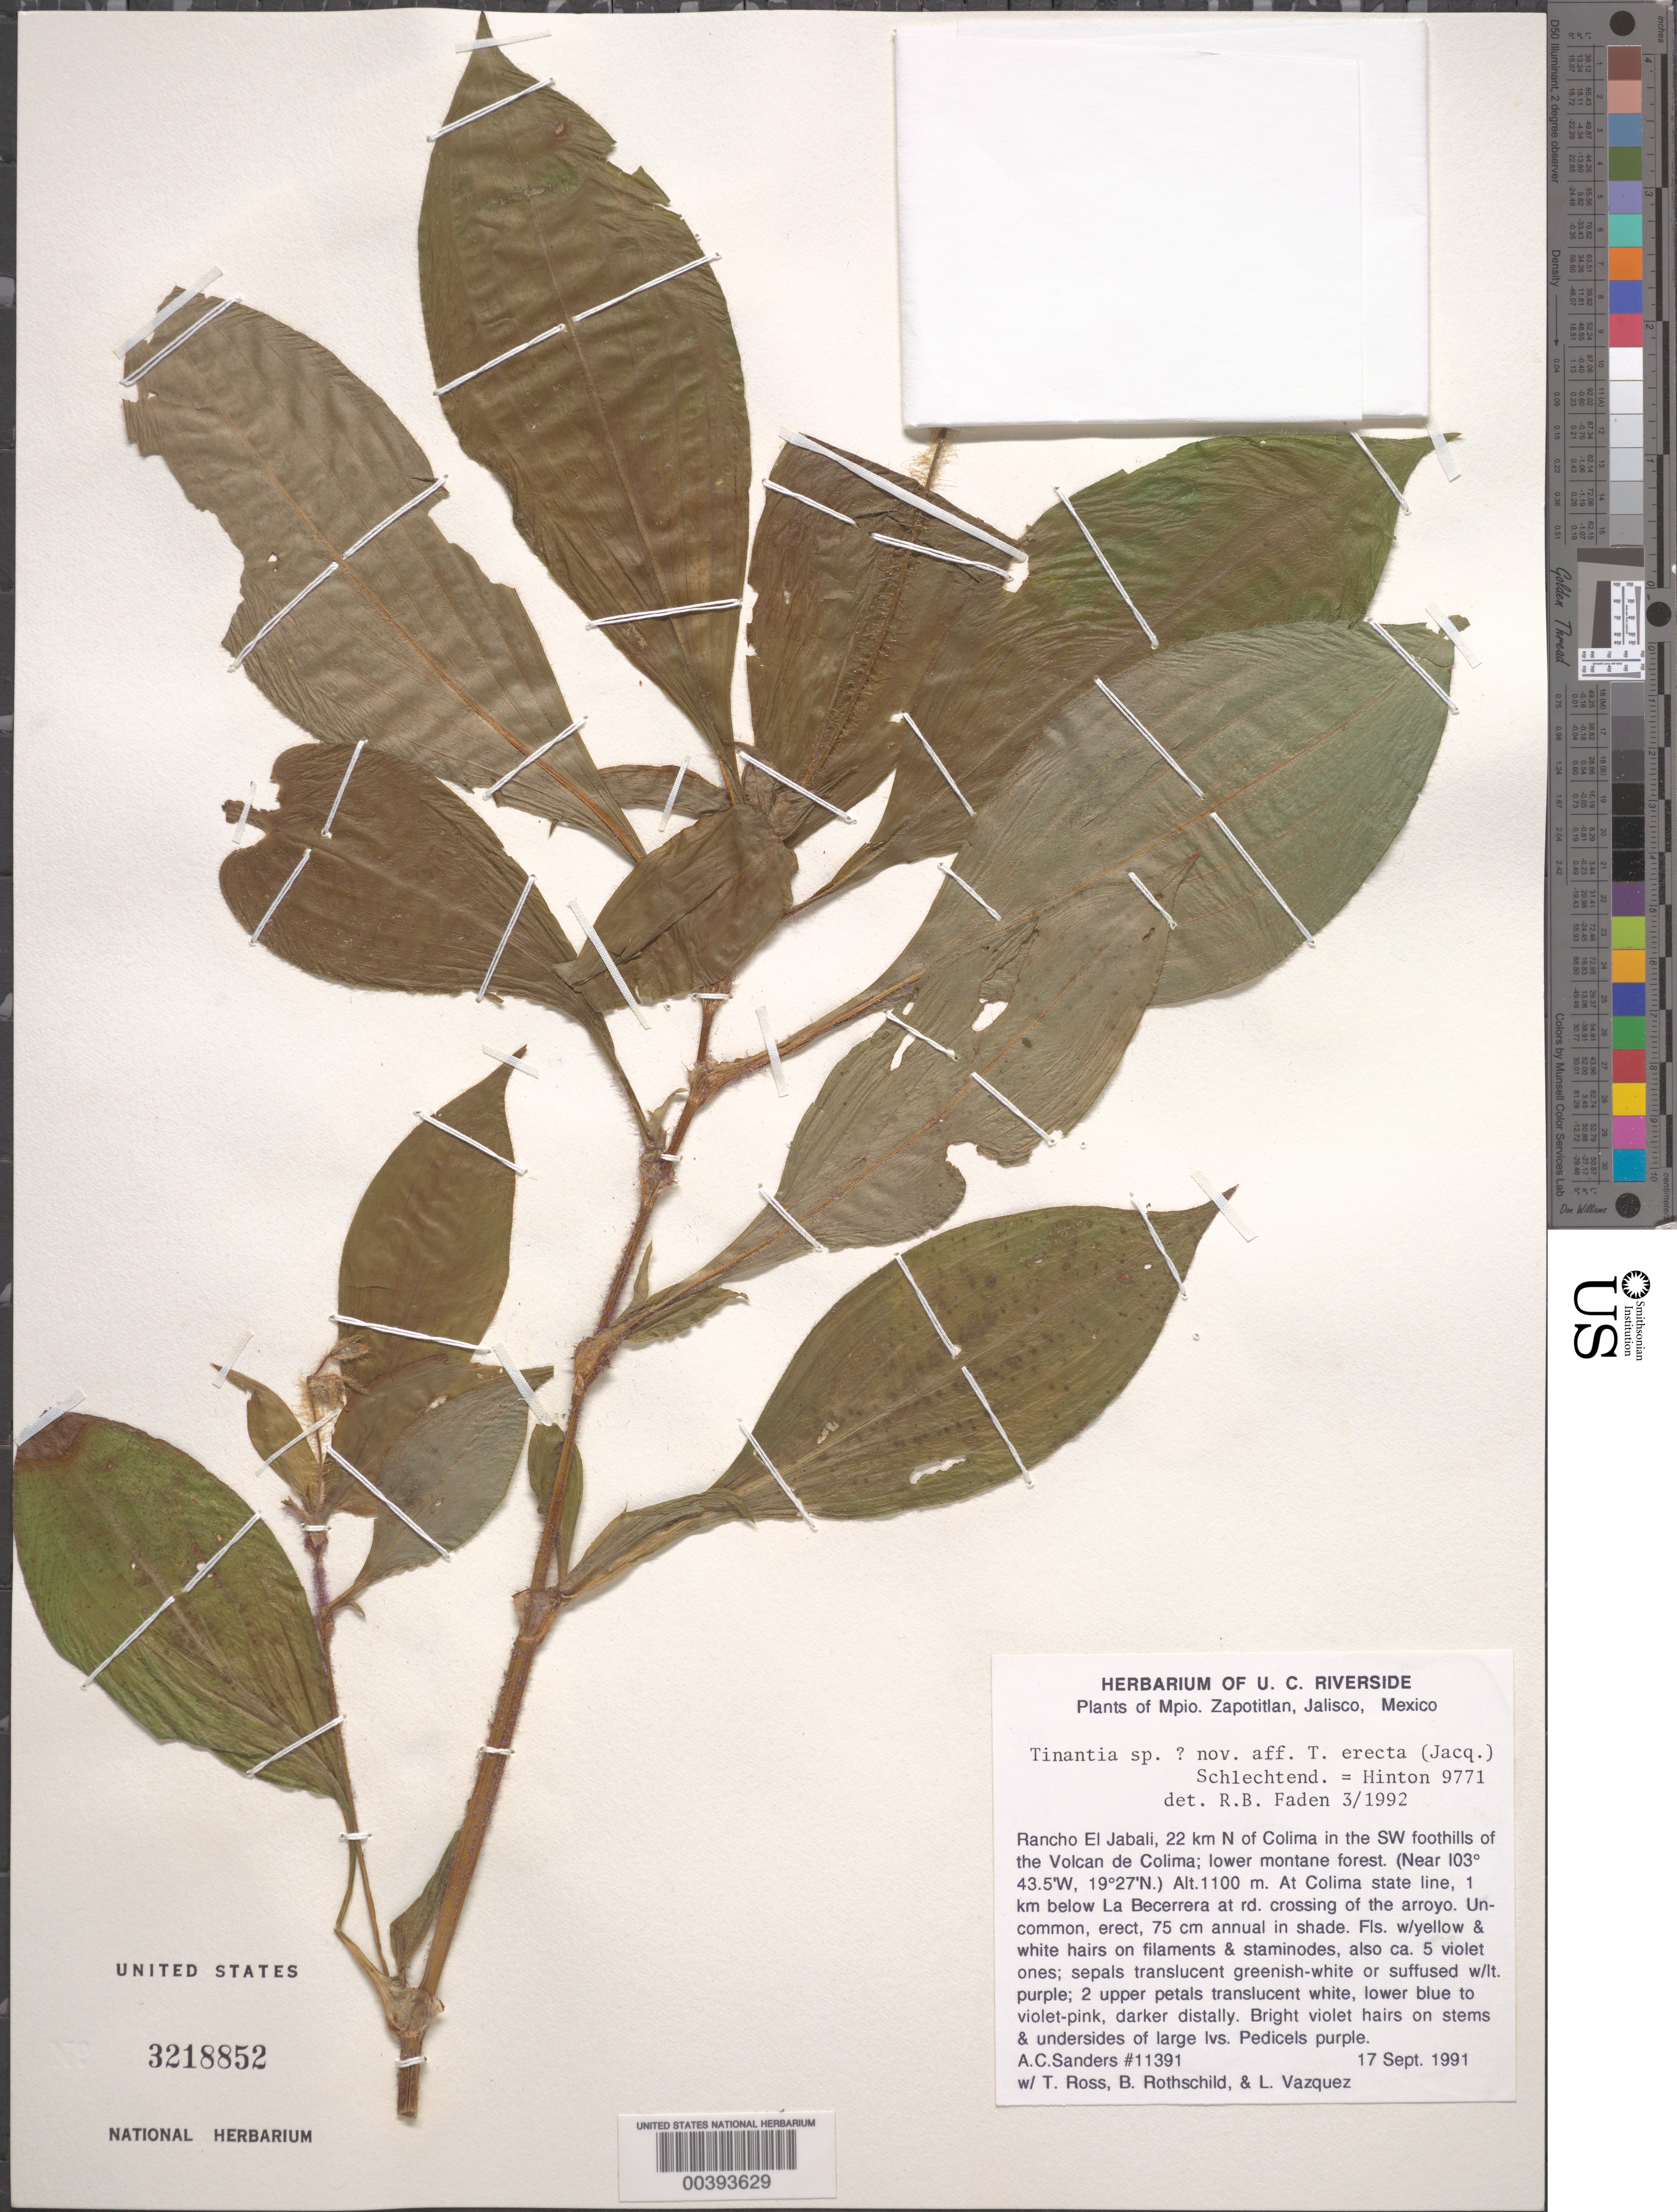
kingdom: Plantae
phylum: Tracheophyta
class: Liliopsida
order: Commelinales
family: Commelinaceae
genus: Tinantia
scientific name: Tinantia sp.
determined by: Faden, Robert B., (US), Smithsonian Institution - National Museum of Natural History (UNITED STATES)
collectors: A. Sanders, B. Rothschild, T. Ross & L. Vazquez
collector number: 11391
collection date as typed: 17 Sep 1991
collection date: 1991-09-17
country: Mexico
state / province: Jalisco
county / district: Zapotitlán de Vadillo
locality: Zapotitlan Mun., Rancho El Jabali, 22 km N of Colima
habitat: Humid montane forest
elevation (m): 1100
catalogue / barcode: US 3218852